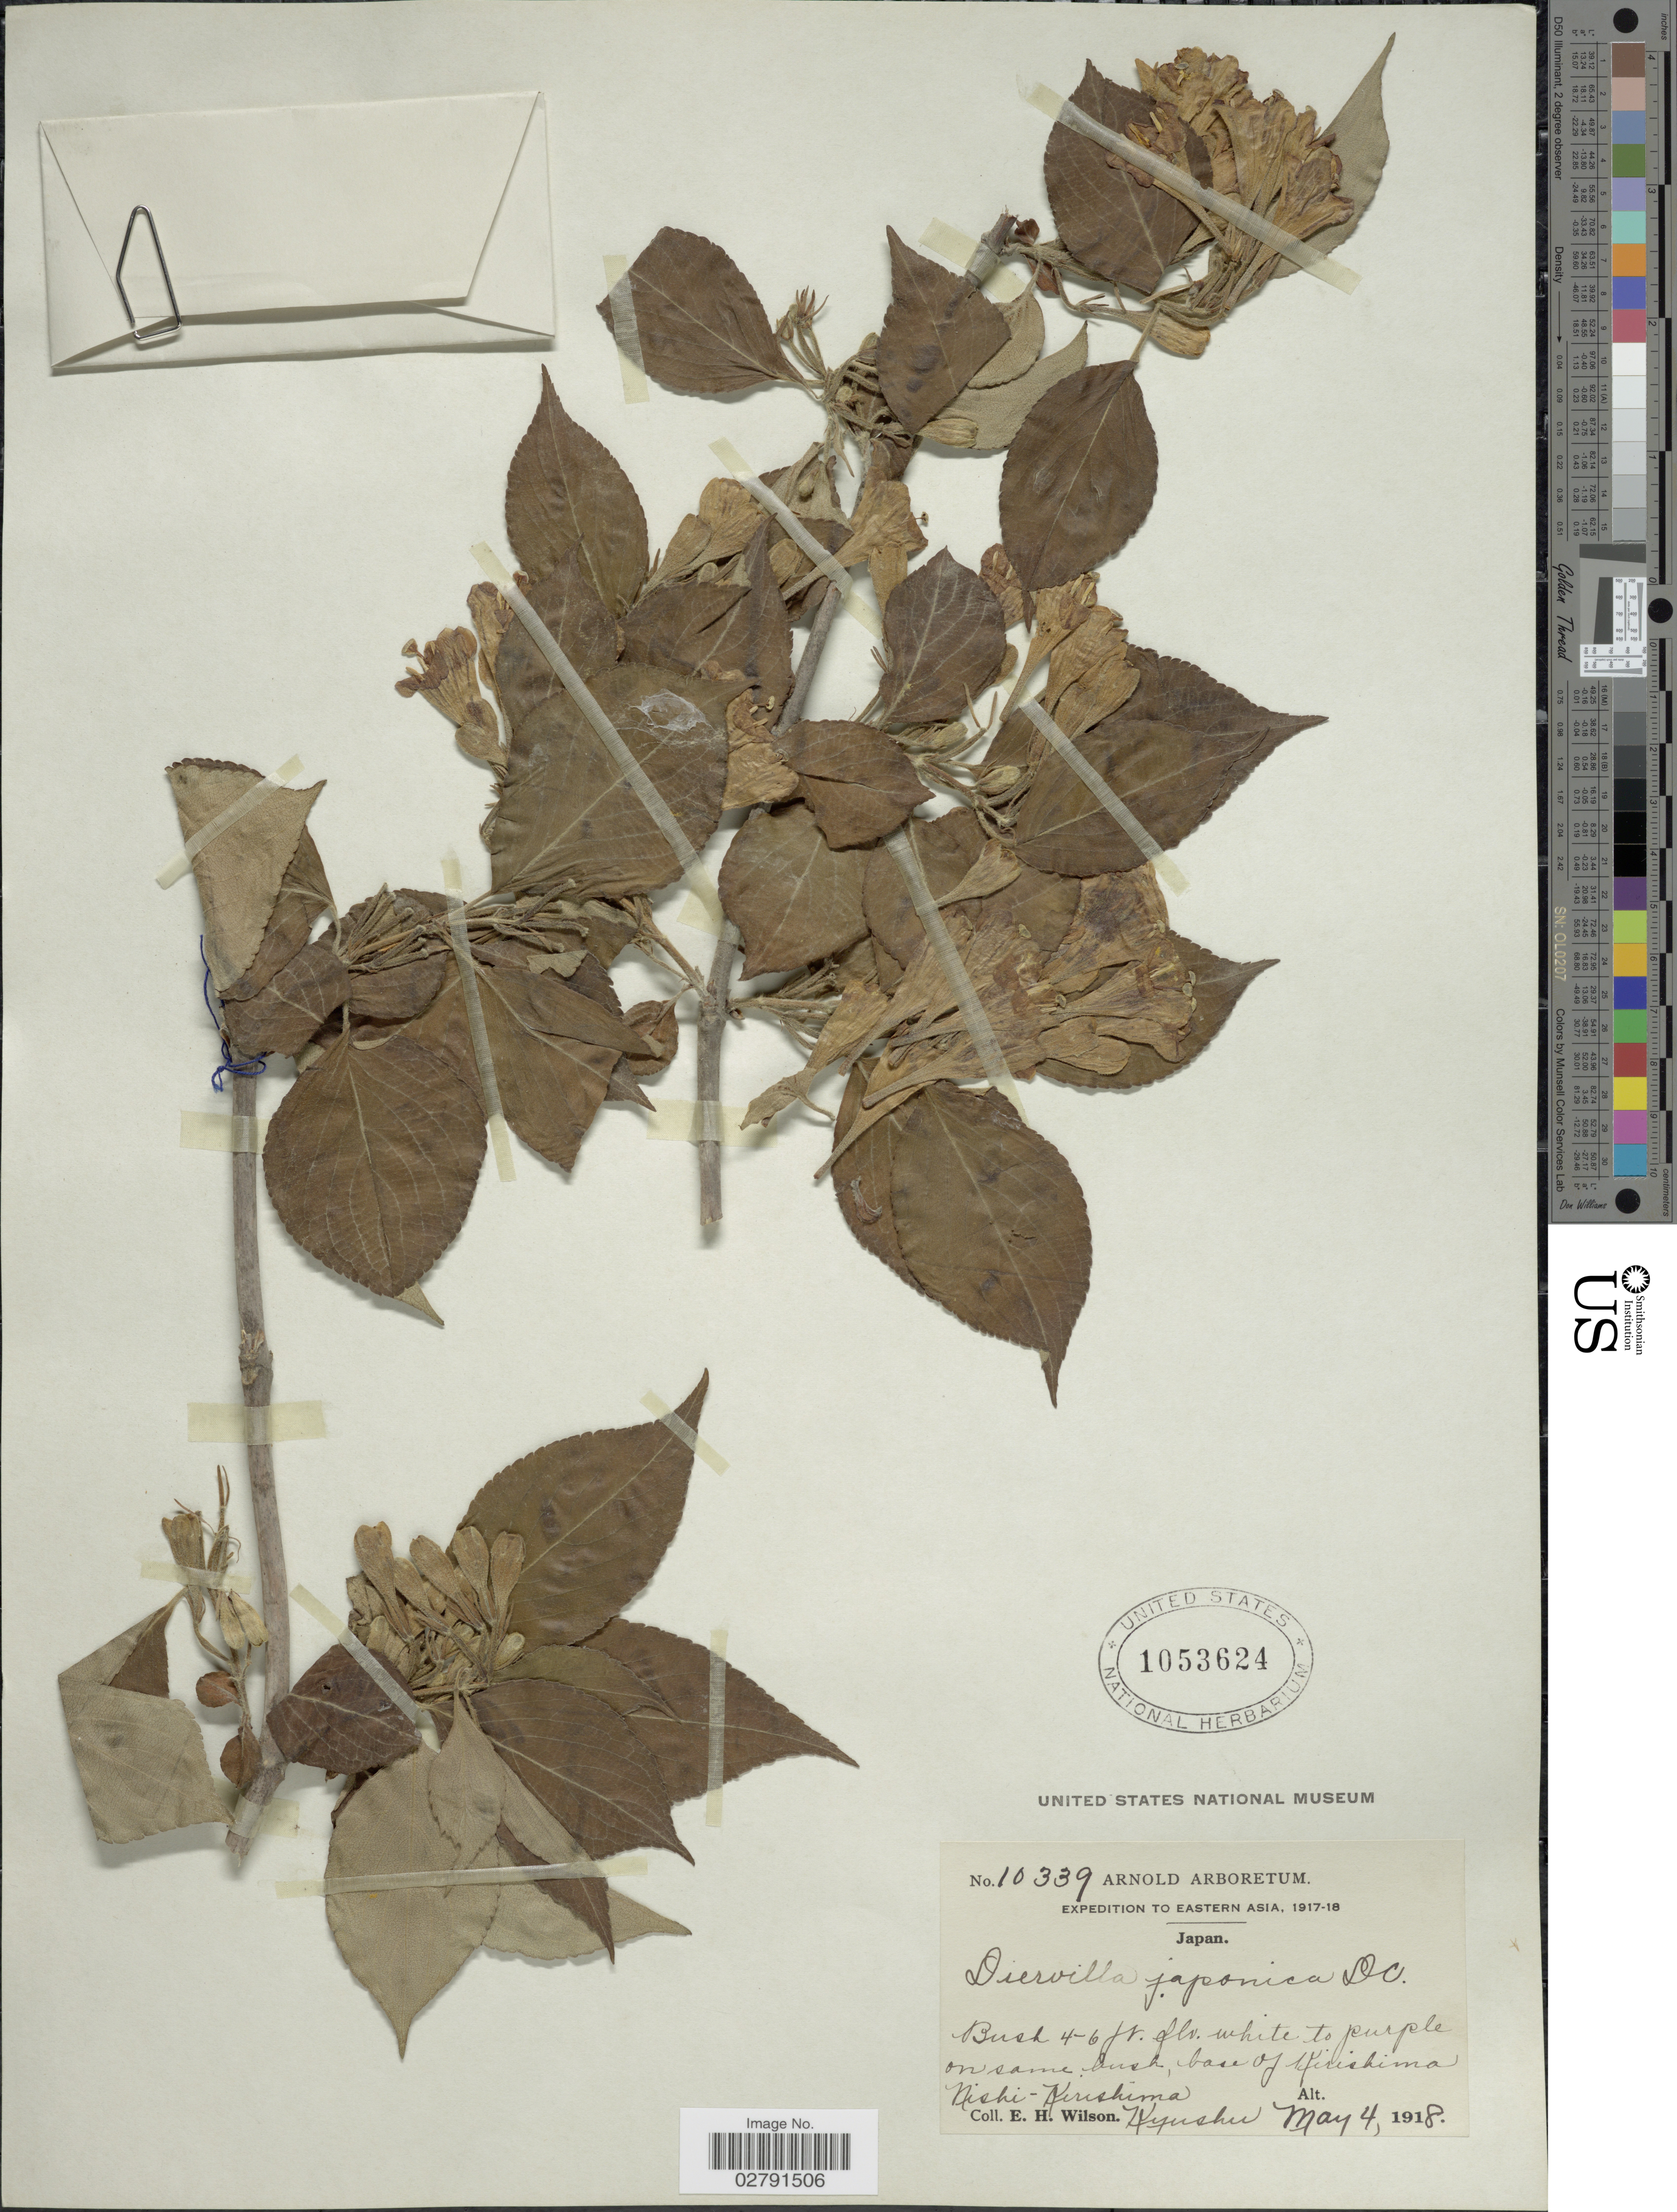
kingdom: Plantae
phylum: Tracheophyta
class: Magnoliopsida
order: Dipsacales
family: Caprifoliaceae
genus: Diervilla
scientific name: Diervilla japonica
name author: (Thunb.) DC.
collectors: E. Wilson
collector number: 10339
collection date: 1918-05-04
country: Japan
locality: Base of Hirishima Nishi - Kirishima, Kyushu.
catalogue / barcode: US 1053624